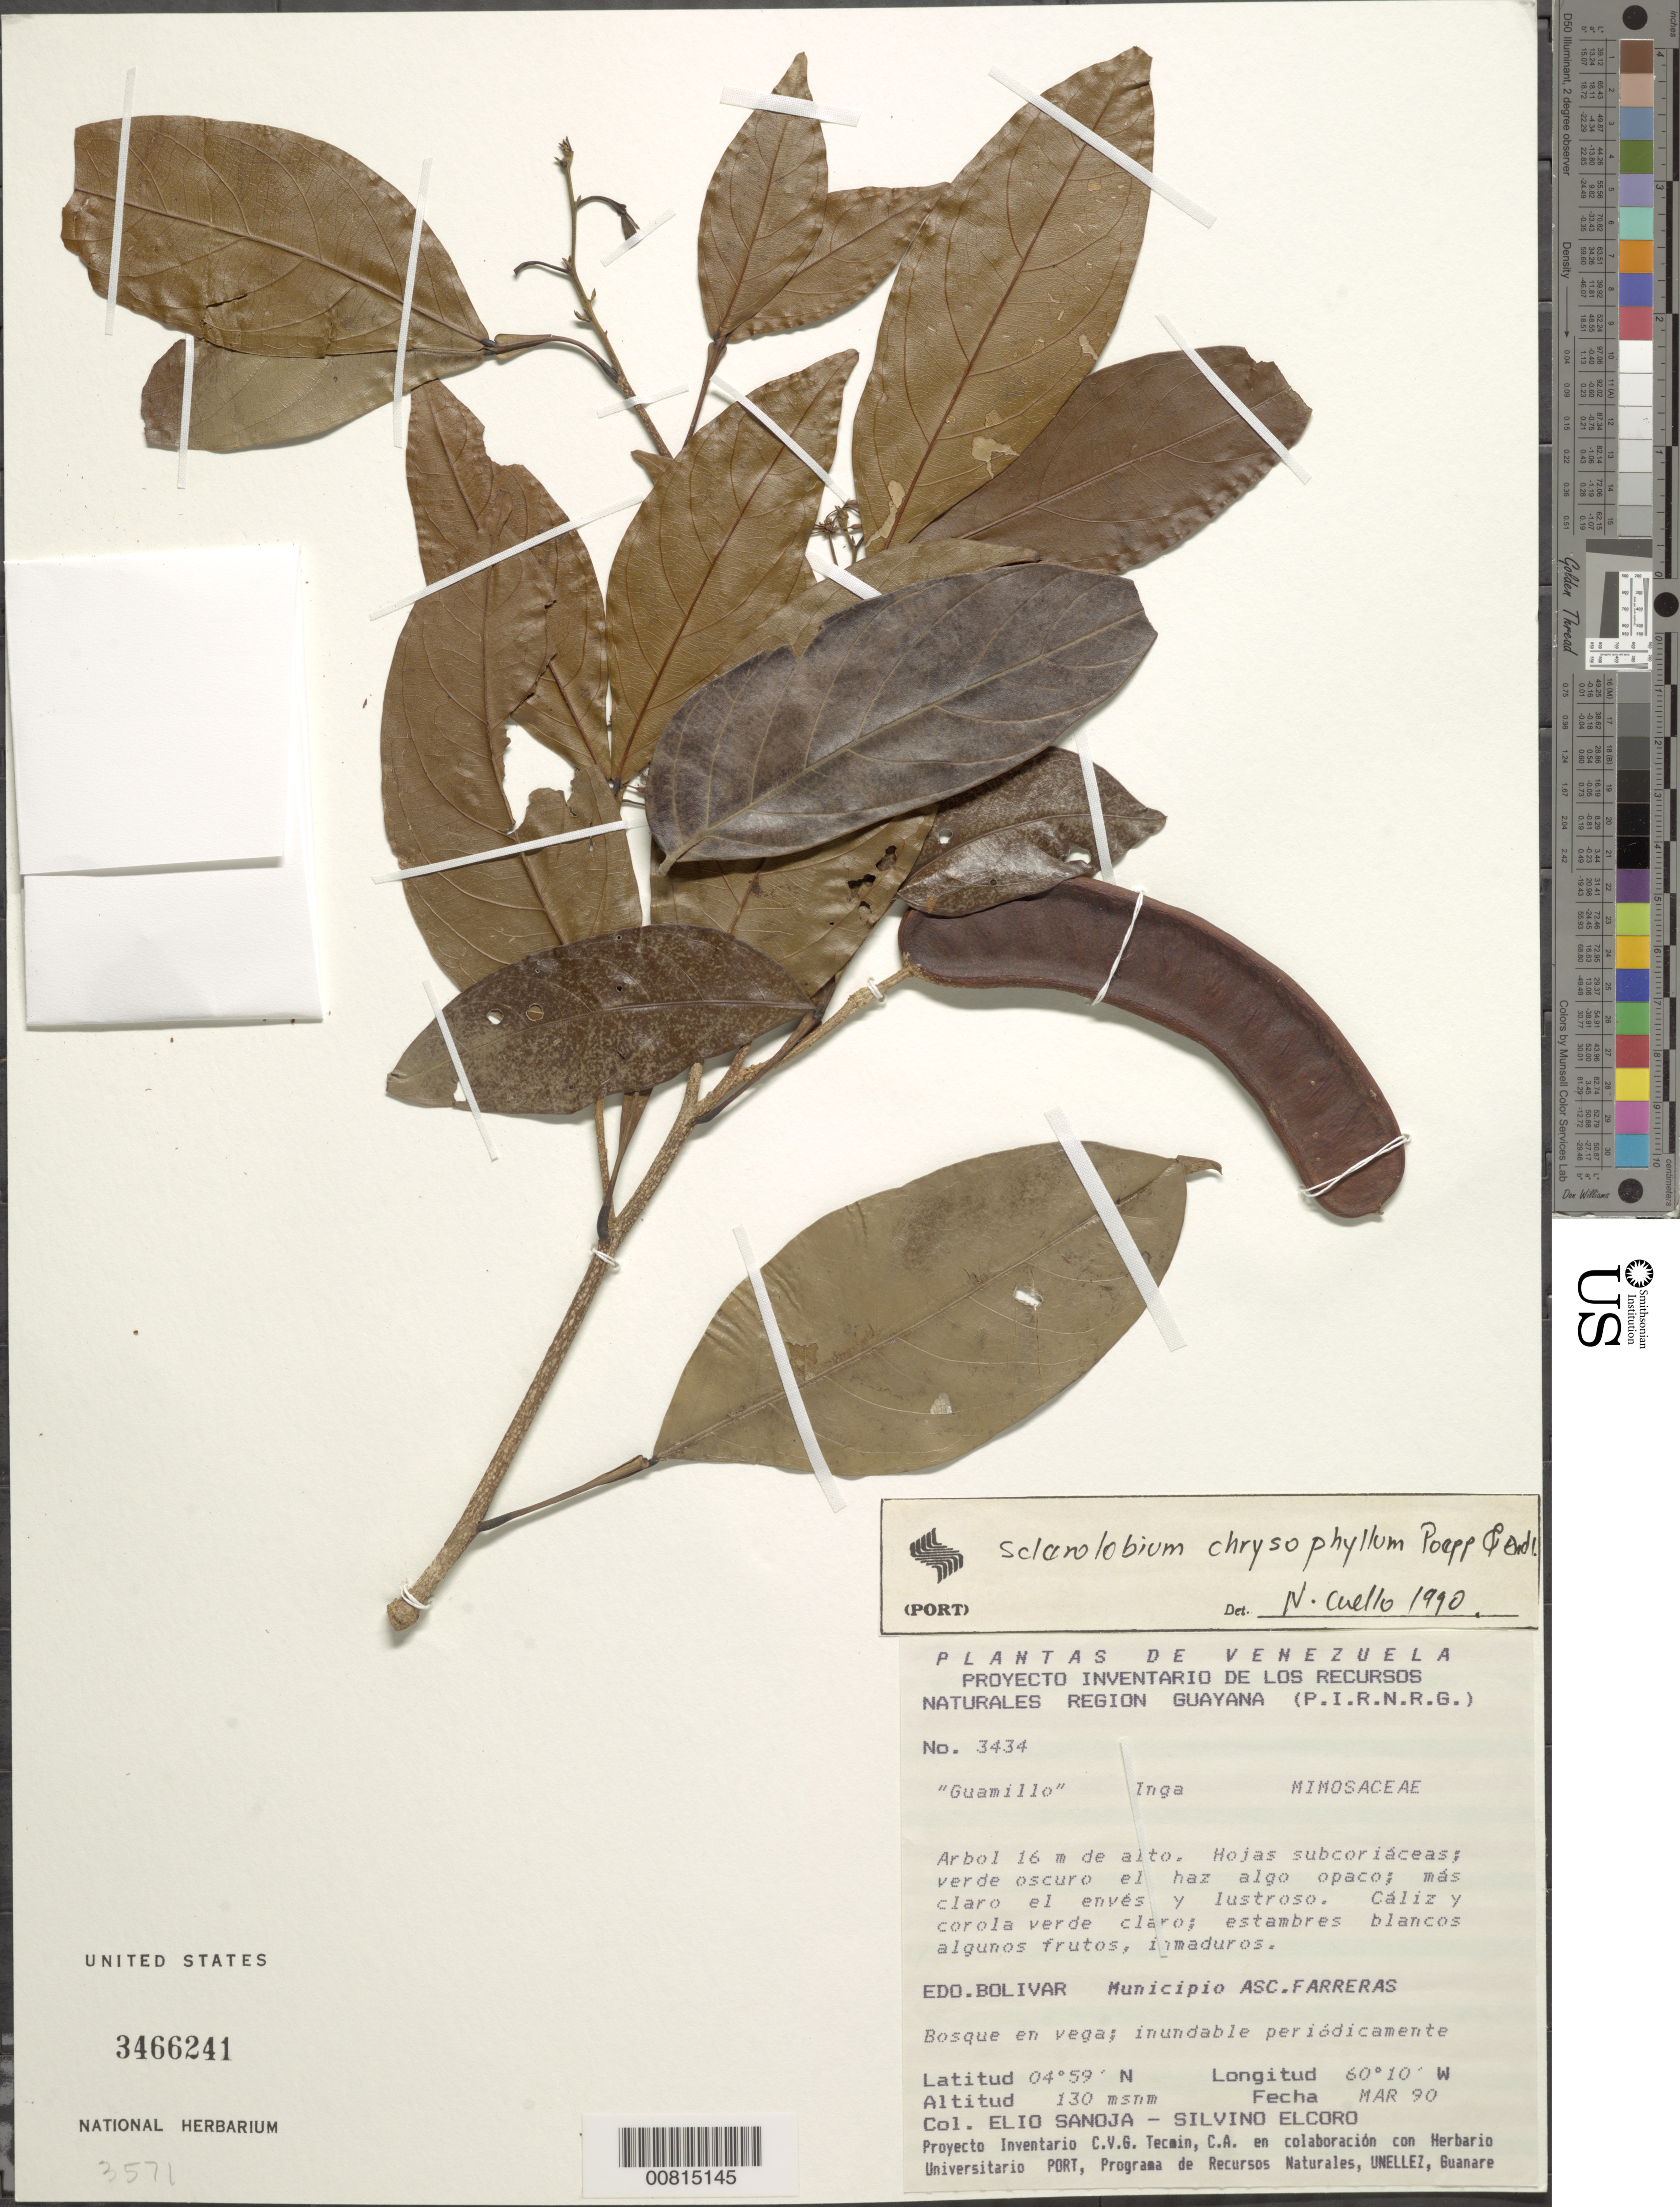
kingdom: Plantae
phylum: Tracheophyta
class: Magnoliopsida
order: Fabales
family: Fabaceae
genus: Tachigali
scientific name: Tachigali chrysophylla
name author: (Poepp.) Zarucchi & Herend.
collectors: E. Sanoja & S. Elcoro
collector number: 3434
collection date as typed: Mar-90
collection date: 1990-03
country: Venezuela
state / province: Bolívar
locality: Mun. Asc. Farreras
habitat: Bosque en vega; inundable periodicamente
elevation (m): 130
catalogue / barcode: US 3466241